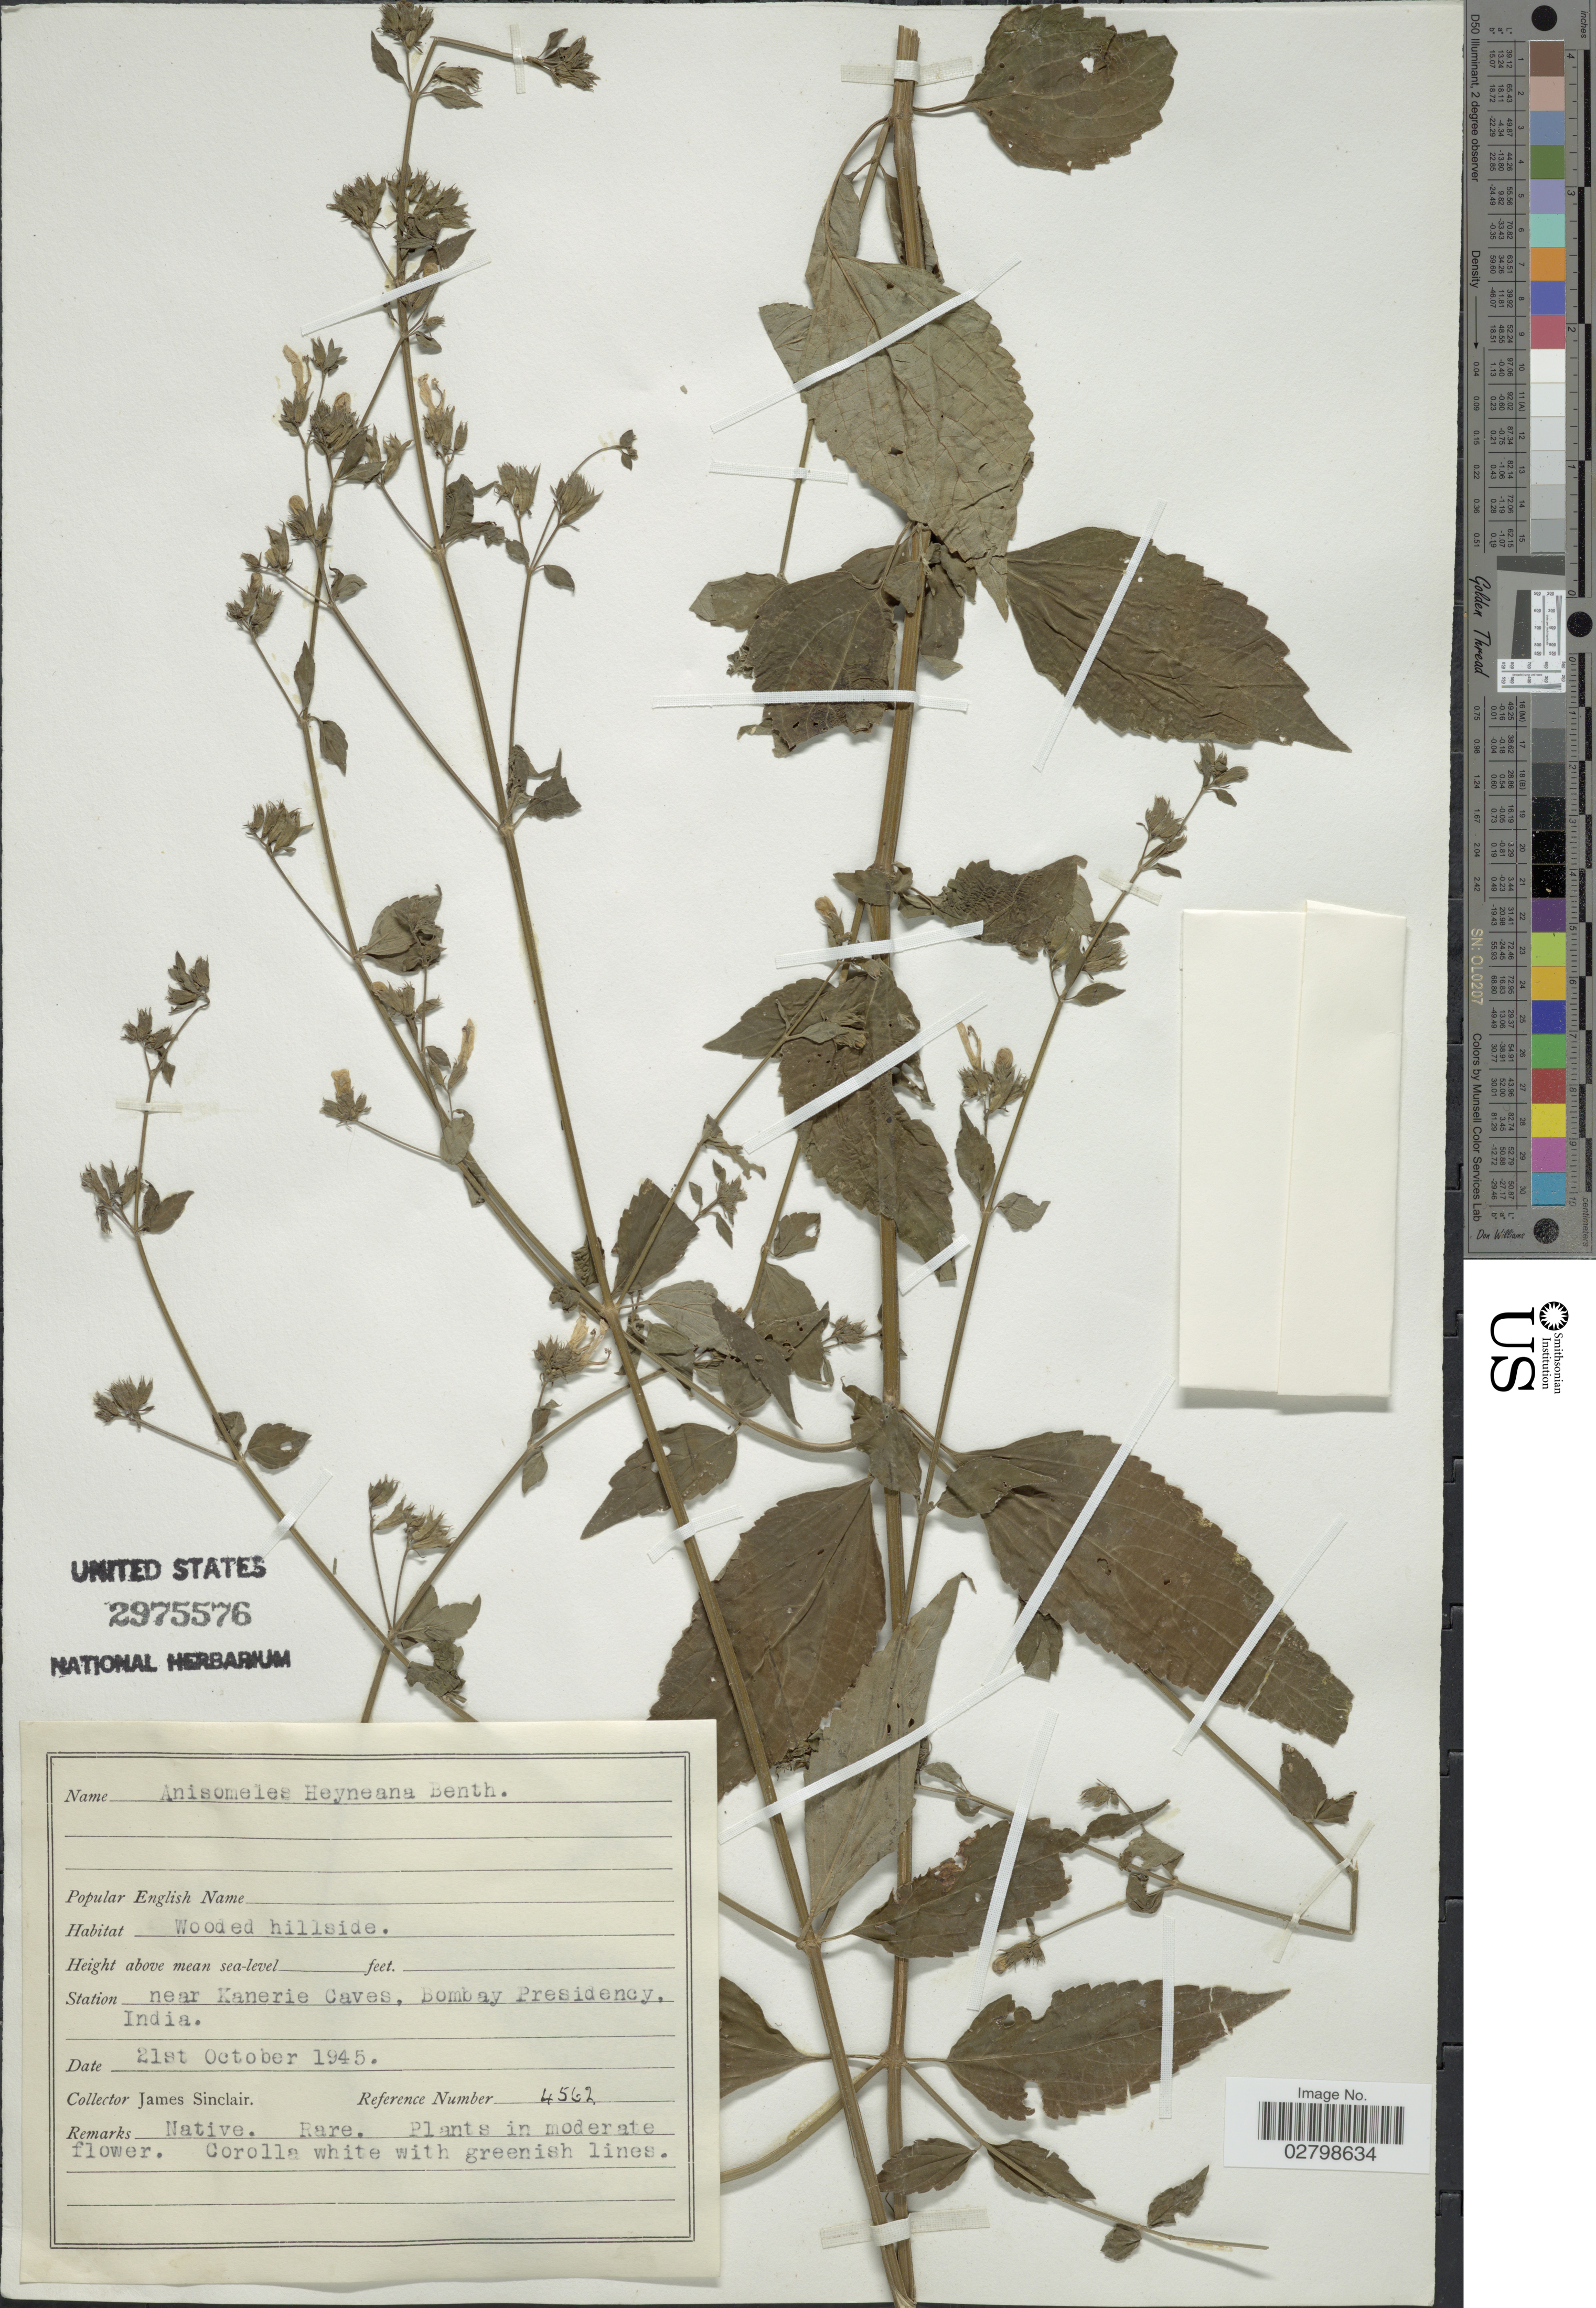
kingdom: Plantae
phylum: Tracheophyta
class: Magnoliopsida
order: Lamiales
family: Lamiaceae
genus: Anisomeles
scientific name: Anisomeles heyneana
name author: Benth.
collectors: J. Sinclair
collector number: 4562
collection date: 1945-10-21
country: India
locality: Station near Kanerie Caves, Bombay Presidency.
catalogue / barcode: US 2975576